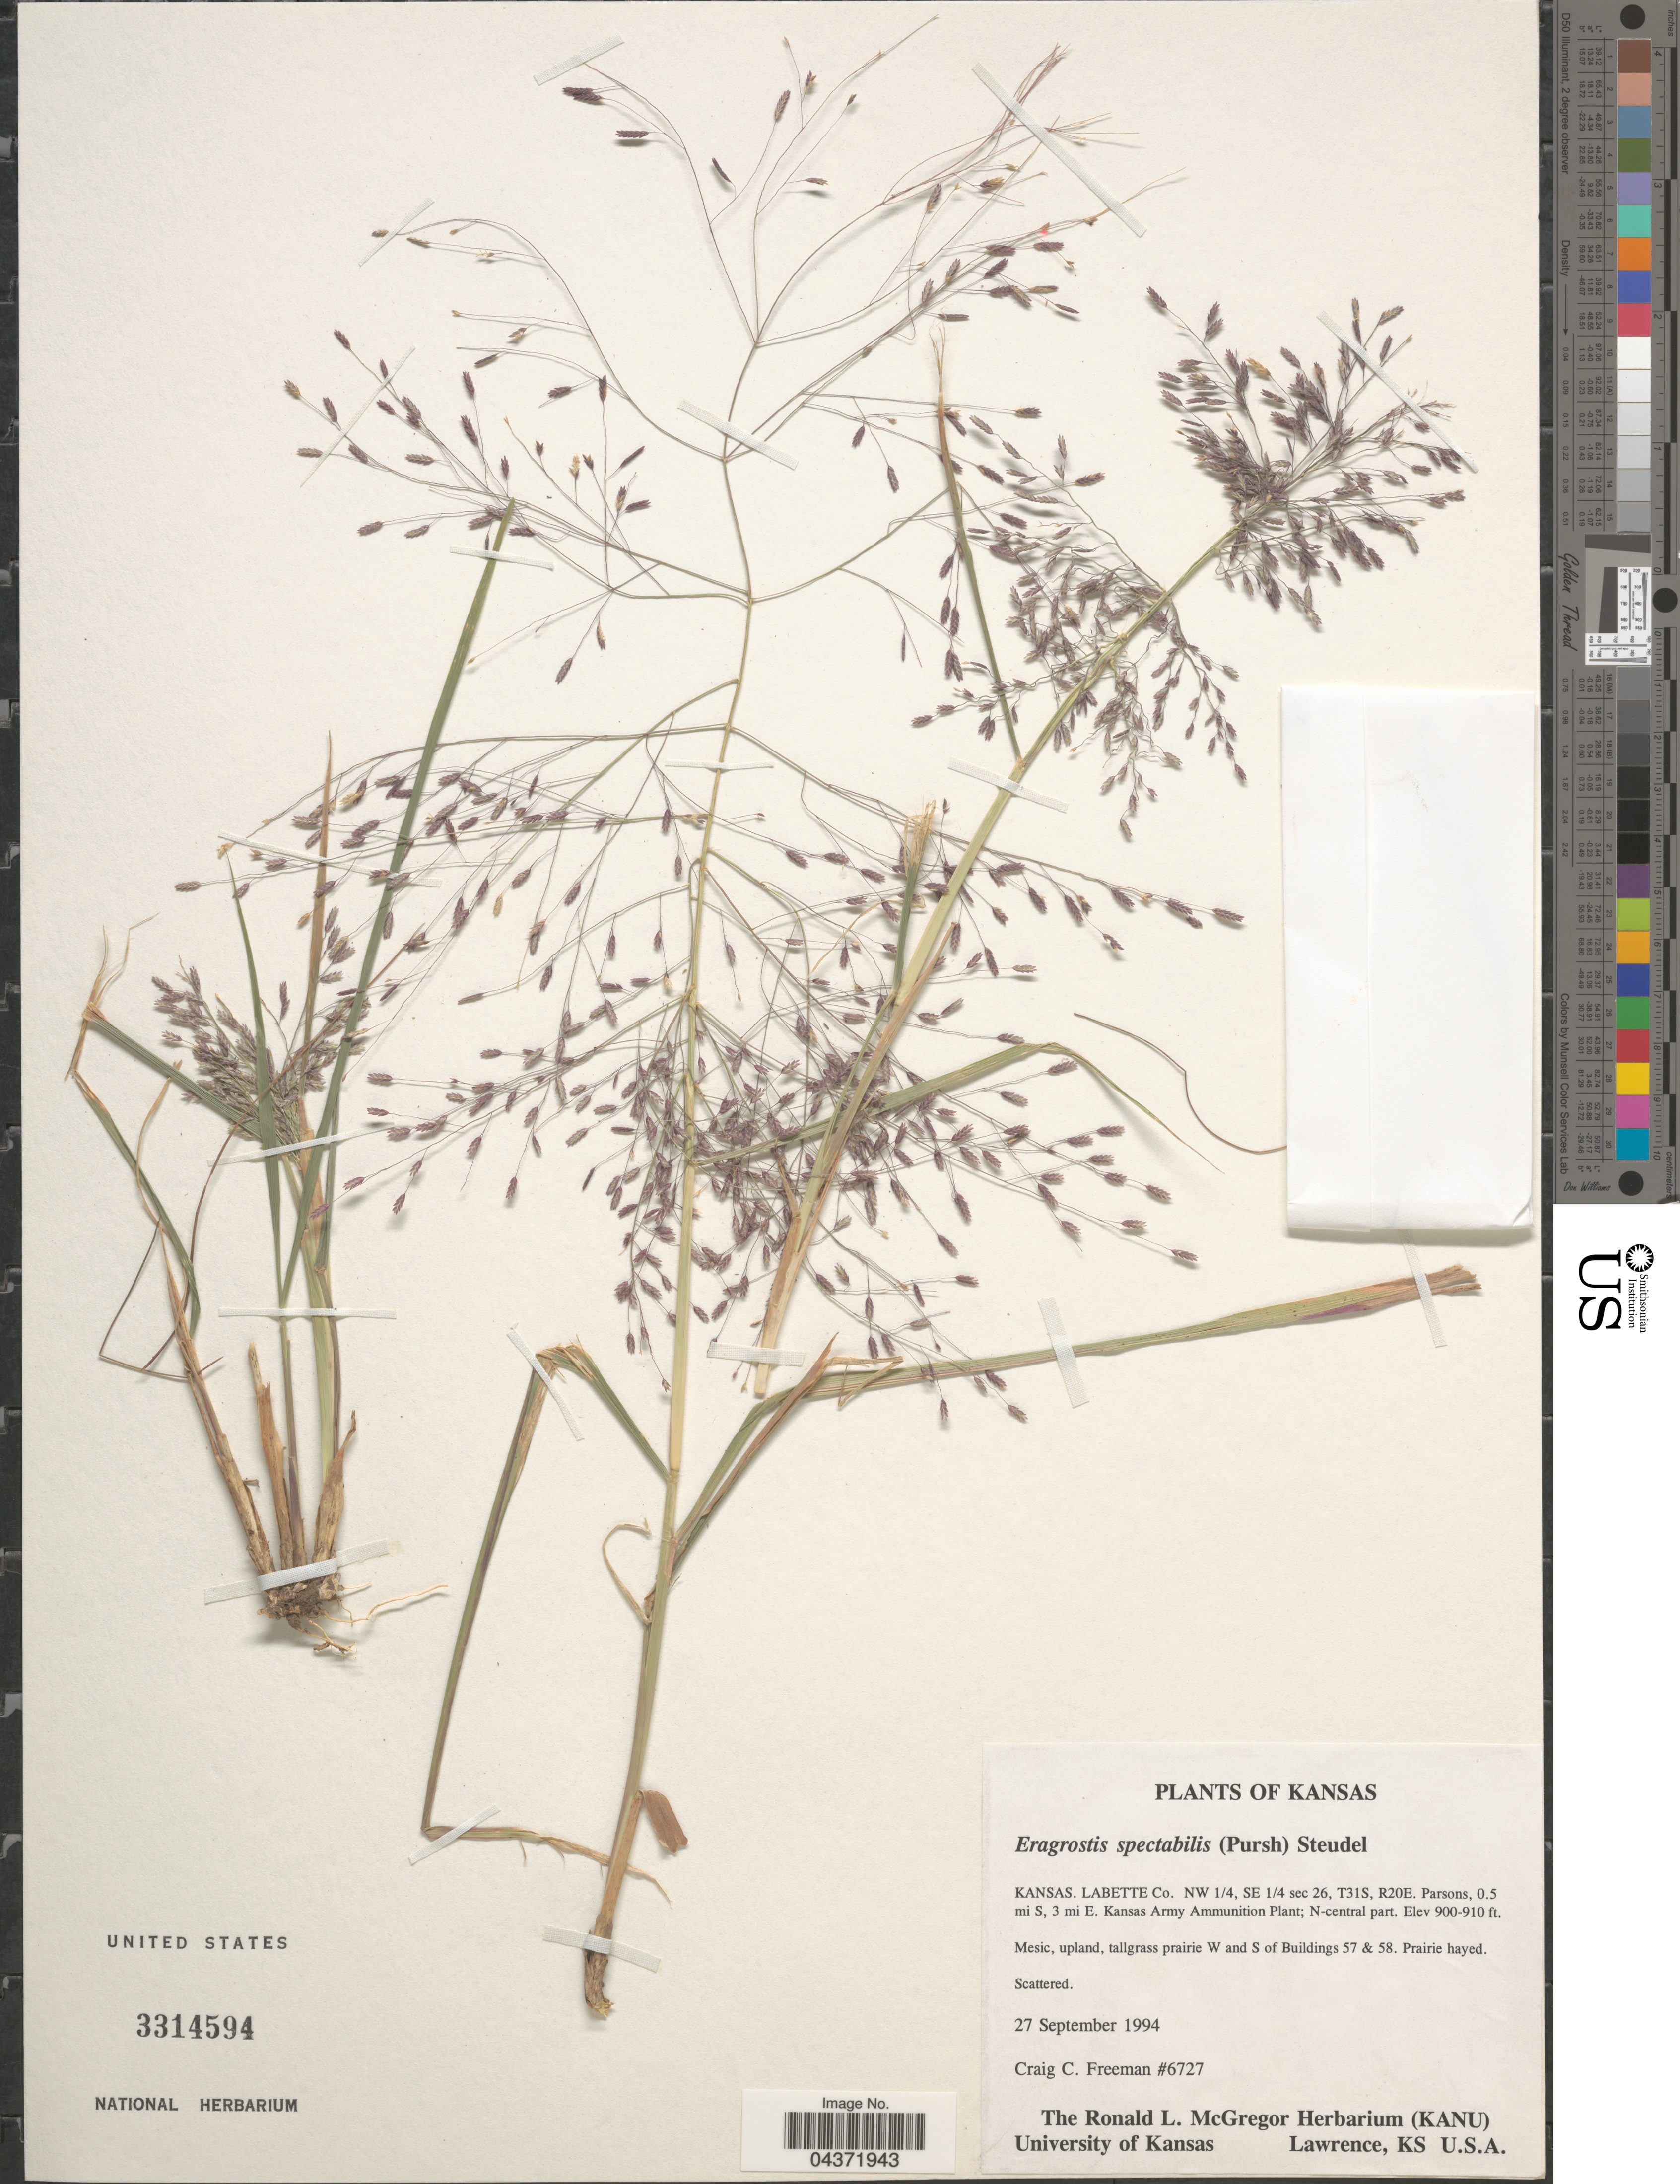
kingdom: Plantae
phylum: Tracheophyta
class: Liliopsida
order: Poales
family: Poaceae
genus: Eragrostis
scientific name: Eragrostis spectabilis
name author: (Pursh) Steud.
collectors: C. C. Freeman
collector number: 6727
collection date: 1994-09-27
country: United States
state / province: Kansas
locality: Labette Co. NW 1/4, SE 1/4 sec 26, T31S, R20E. Parsons, 0.5 mi S, 3 mi E. Kansas Army Ammunition Plant; N-central part. W and S of Buildings 57 & 58.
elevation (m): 274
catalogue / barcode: US 3314594